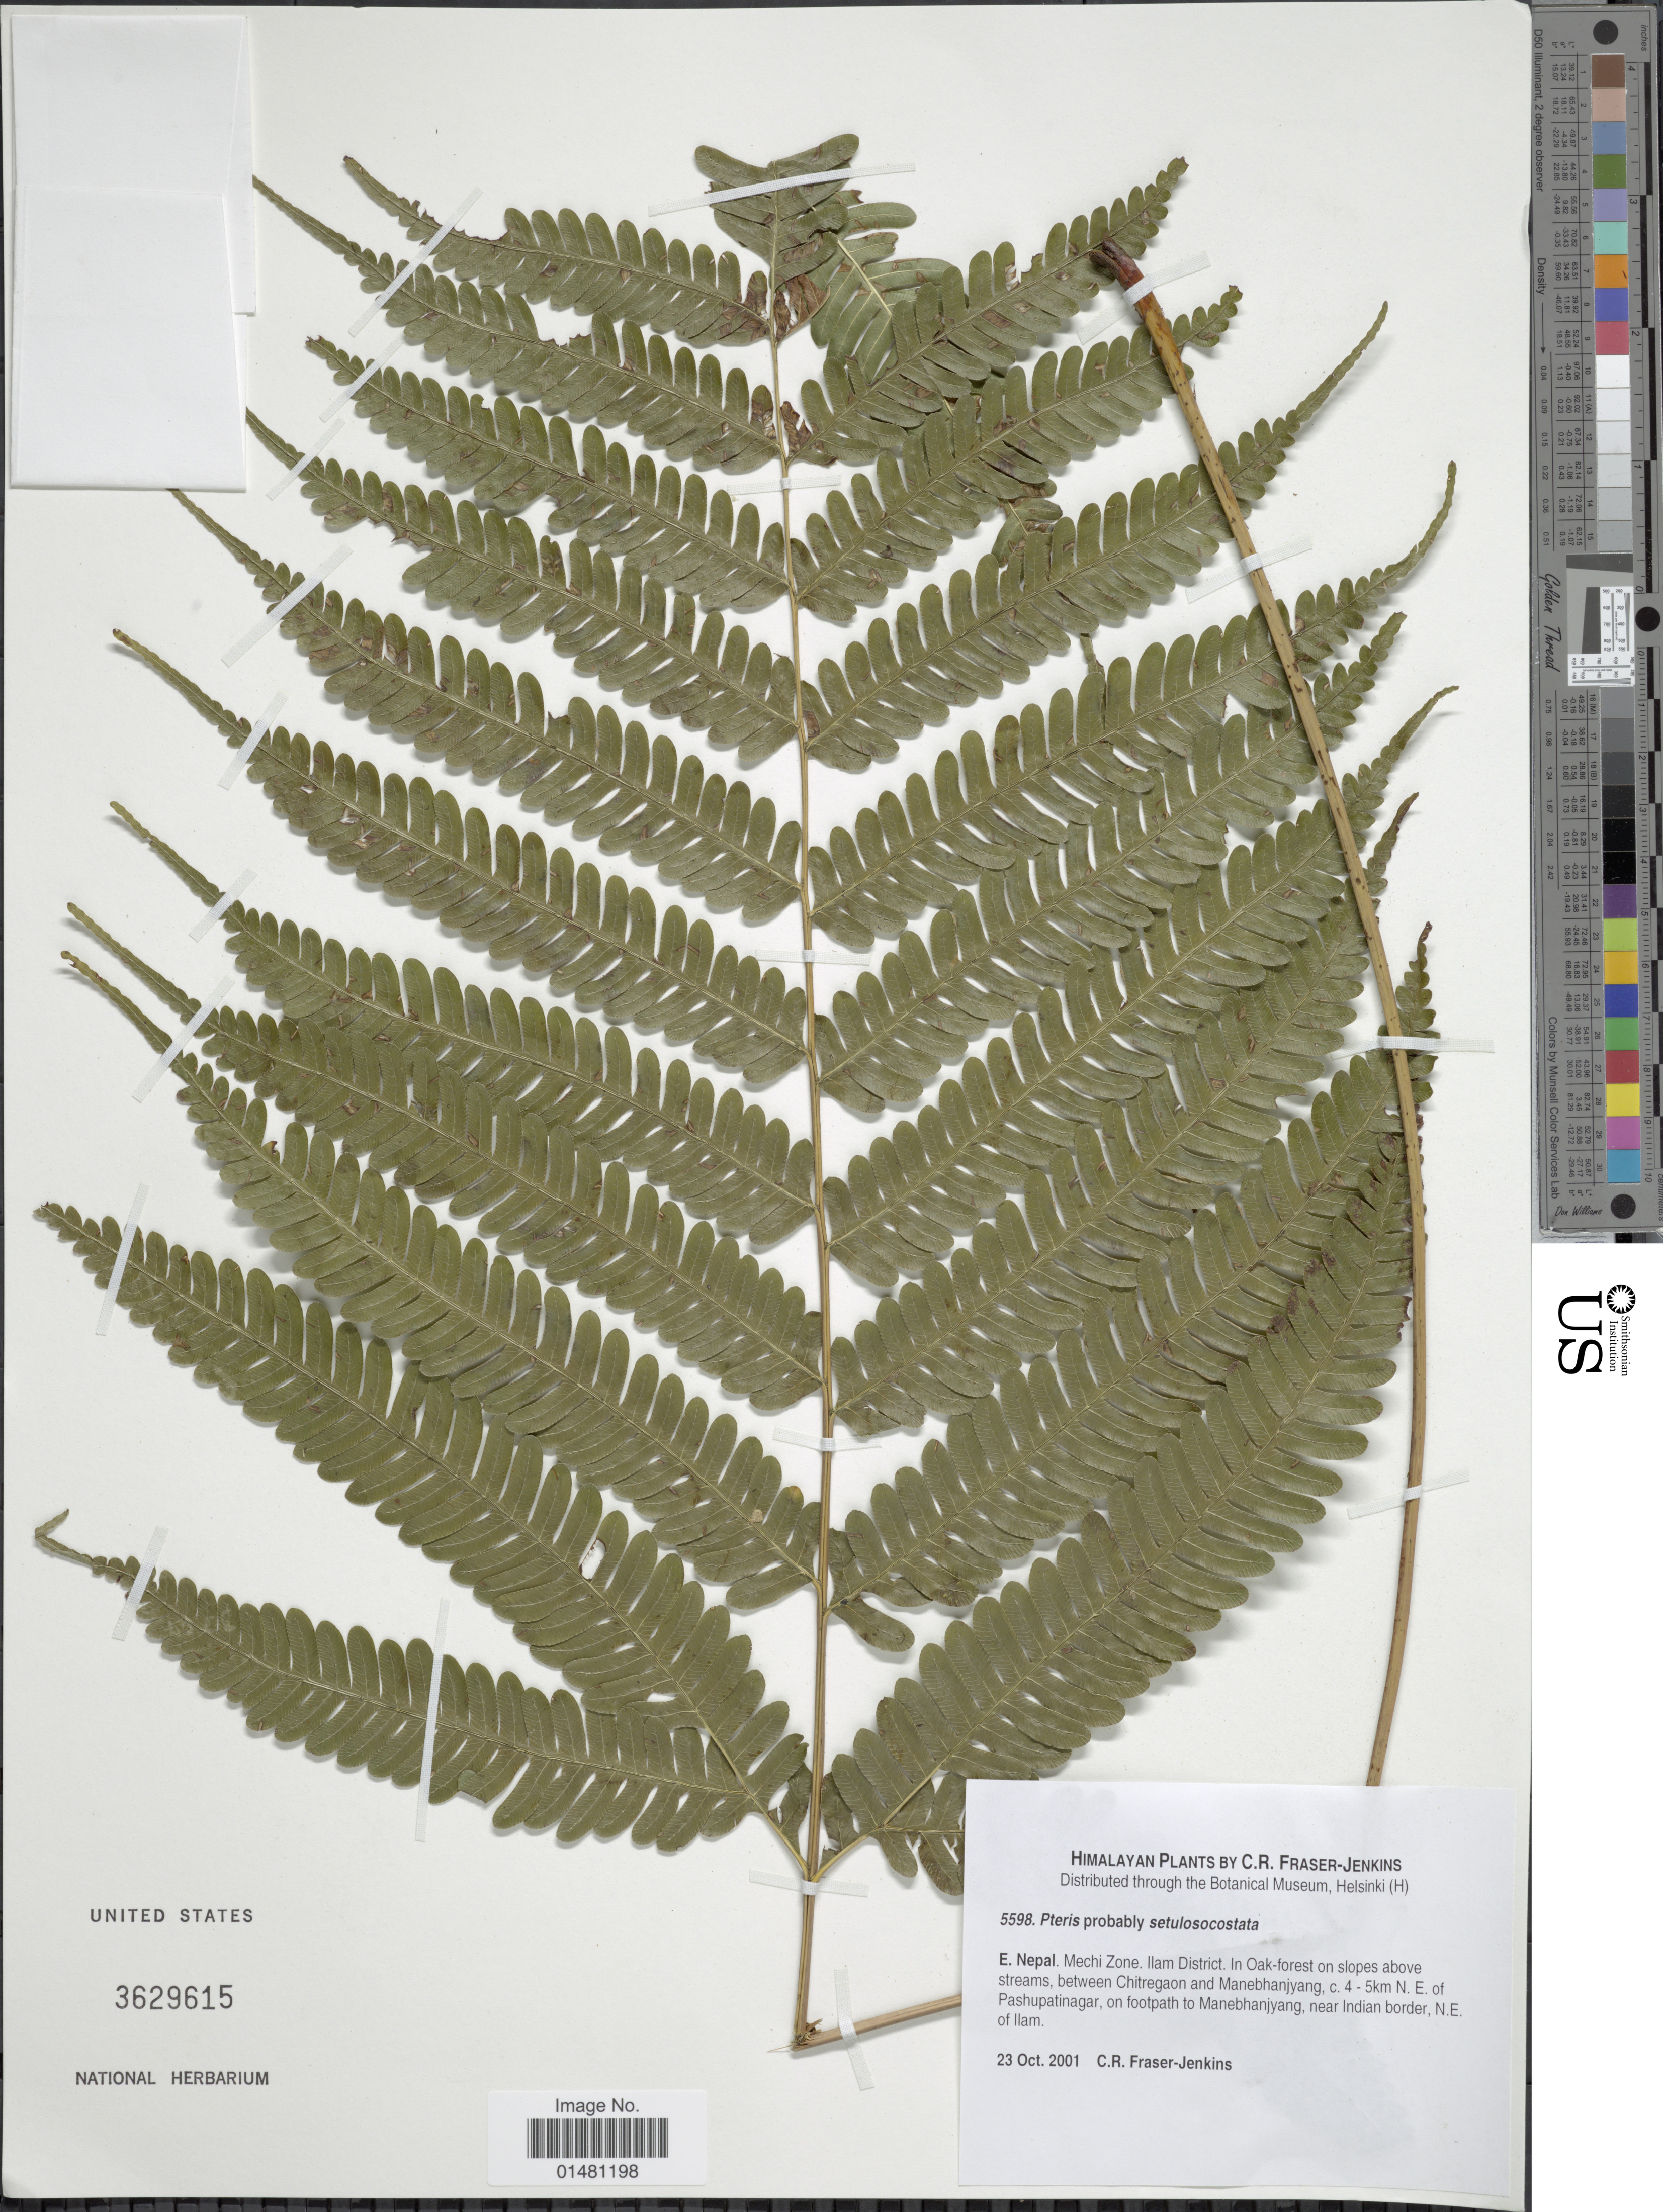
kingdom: Plantae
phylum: Tracheophyta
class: Polypodiopsida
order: Polypodiales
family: Pteridaceae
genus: Pteris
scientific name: Pteris setulosocostulata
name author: Hayata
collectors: C. R. Fraser-Jenkins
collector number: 5598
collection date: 2001-10-23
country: Nepal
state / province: Mechi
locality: Himalayan, E Nepal. Mechi Zone. Ilam District. In oak-forest on slopes above strams, between Chitreagaon and Manebhanjyang, c. 4-5km N.E. of Pashupatinagar, on footpath to Manebhanjyang, near Indian border, N.E. of Ilam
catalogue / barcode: US 3629615